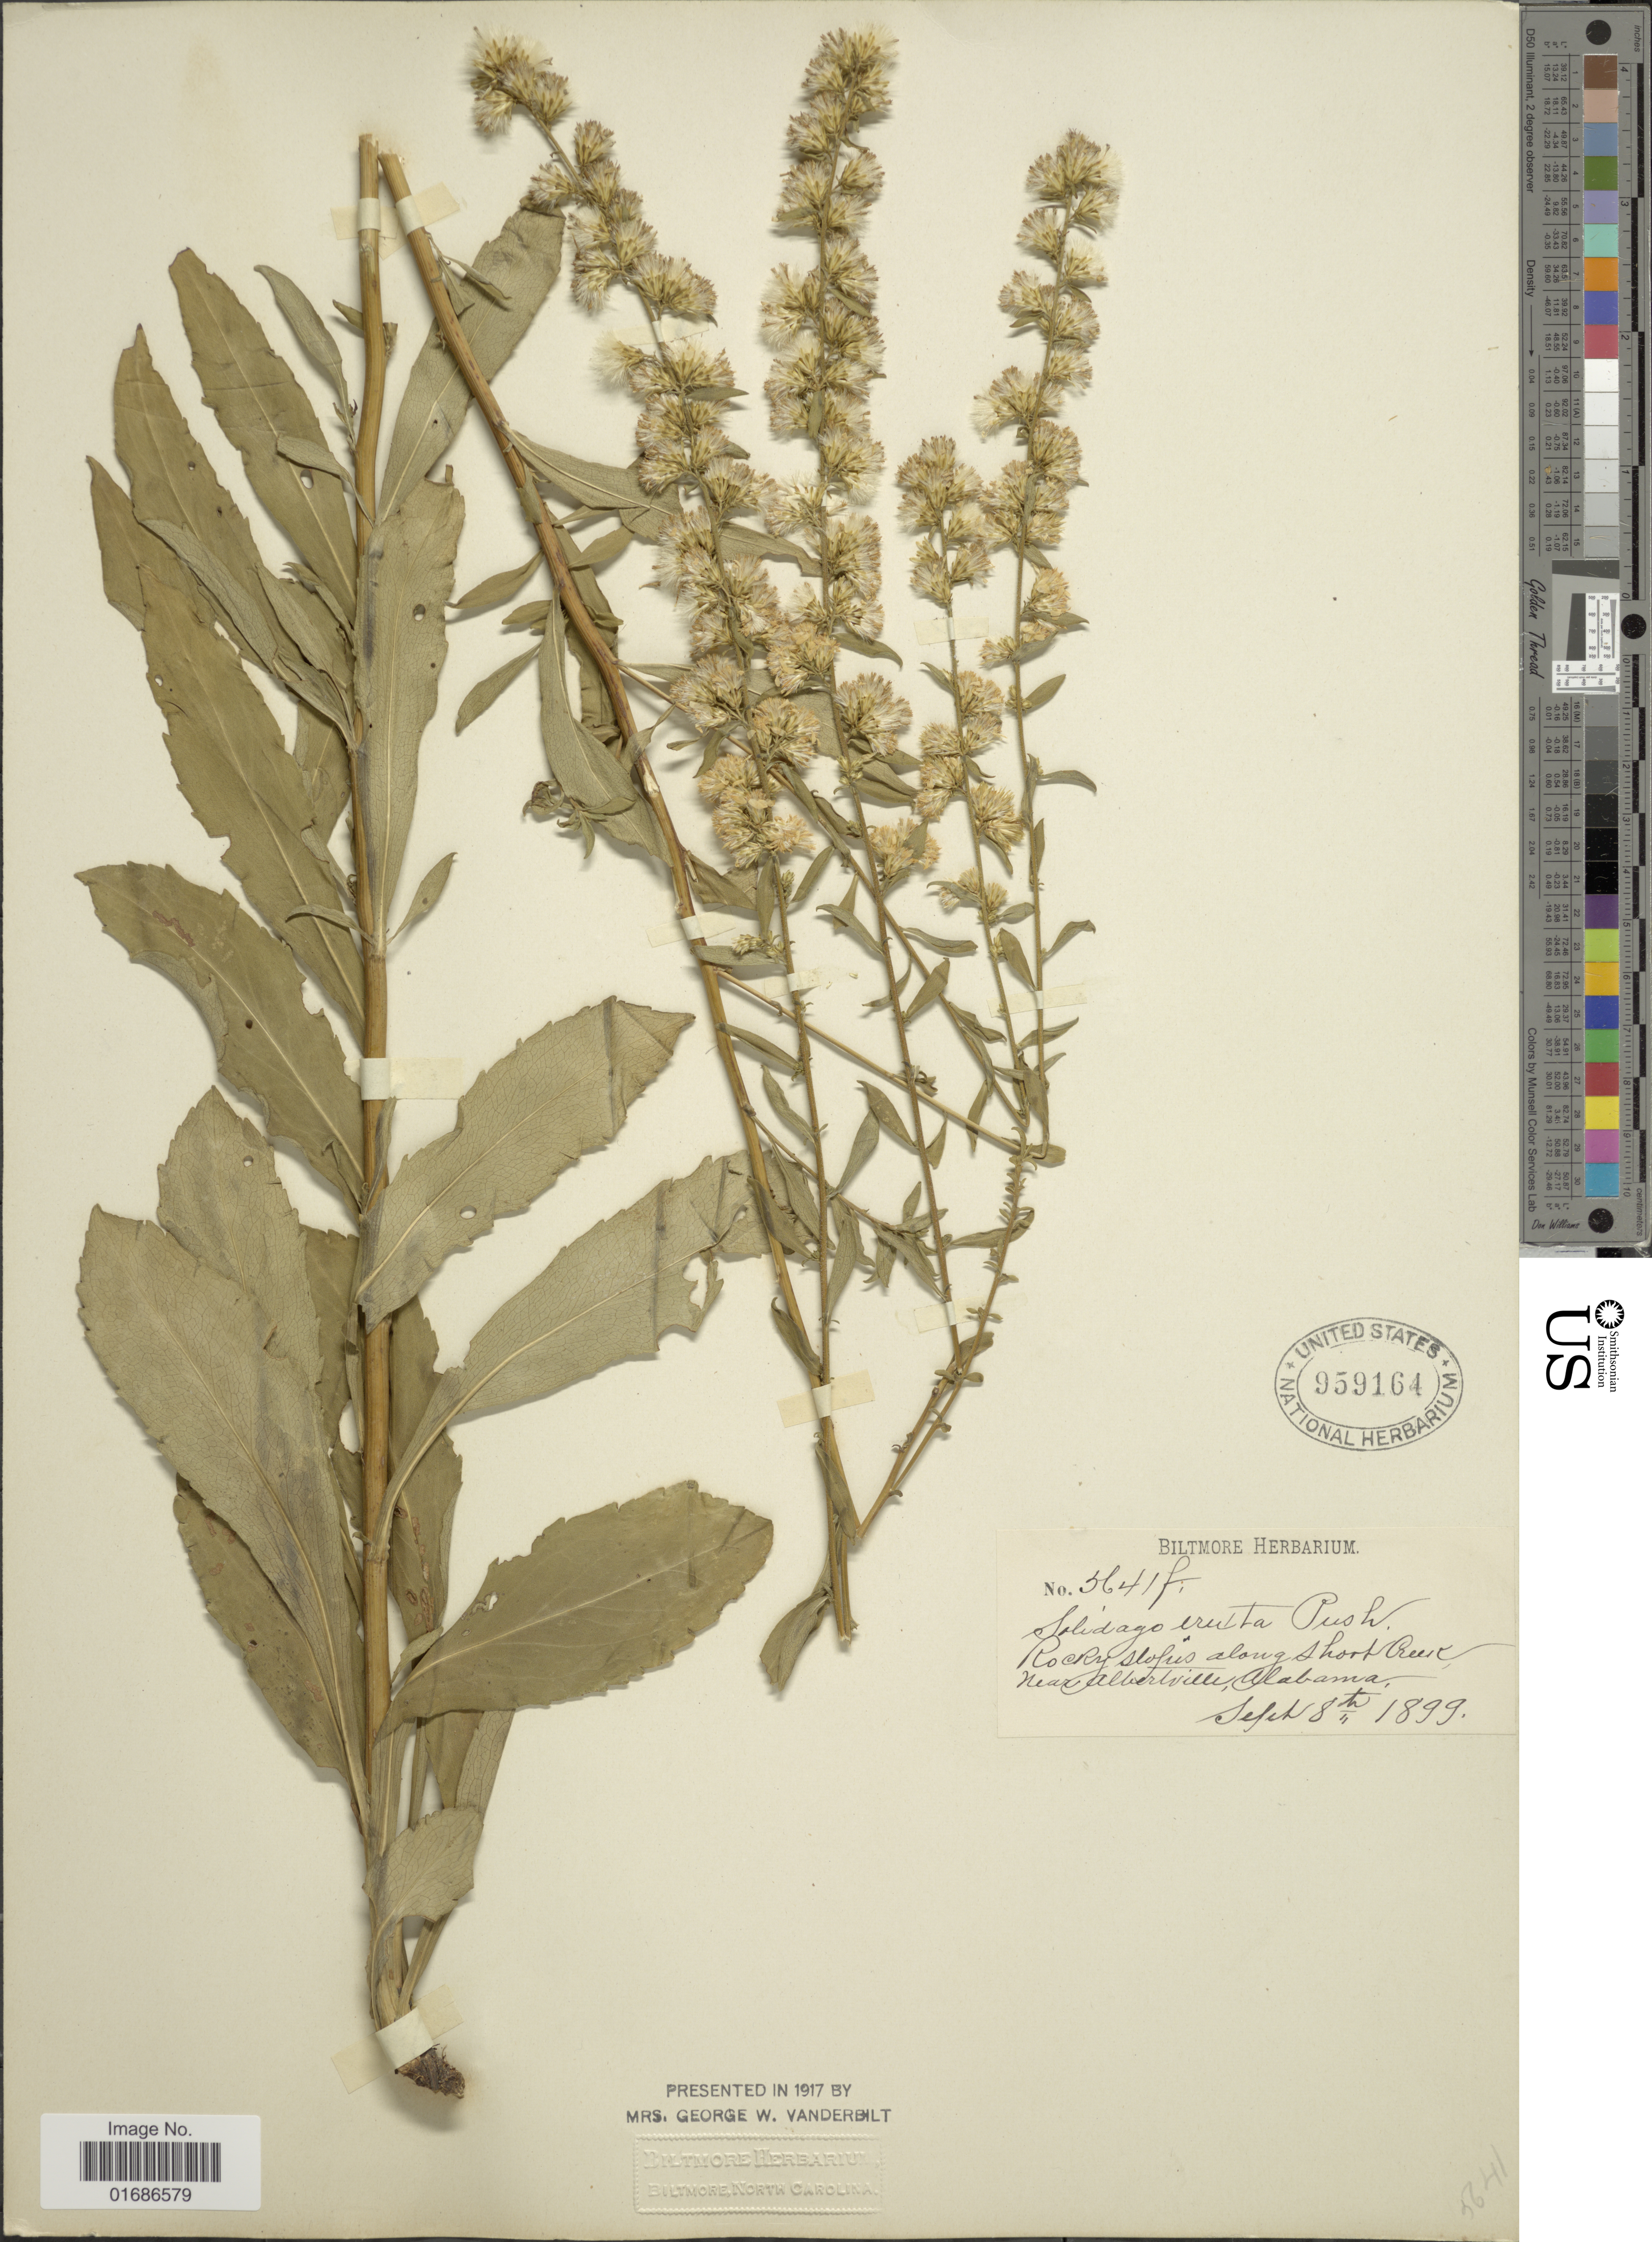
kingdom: Plantae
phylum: Tracheophyta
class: Magnoliopsida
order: Asterales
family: Asteraceae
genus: Solidago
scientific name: Solidago erecta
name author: Pursh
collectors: ex herb. Biltmore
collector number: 5641f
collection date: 1899-09-08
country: United States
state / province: Alabama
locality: Rocky slopes along short Creek, near Albertville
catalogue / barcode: US 959164